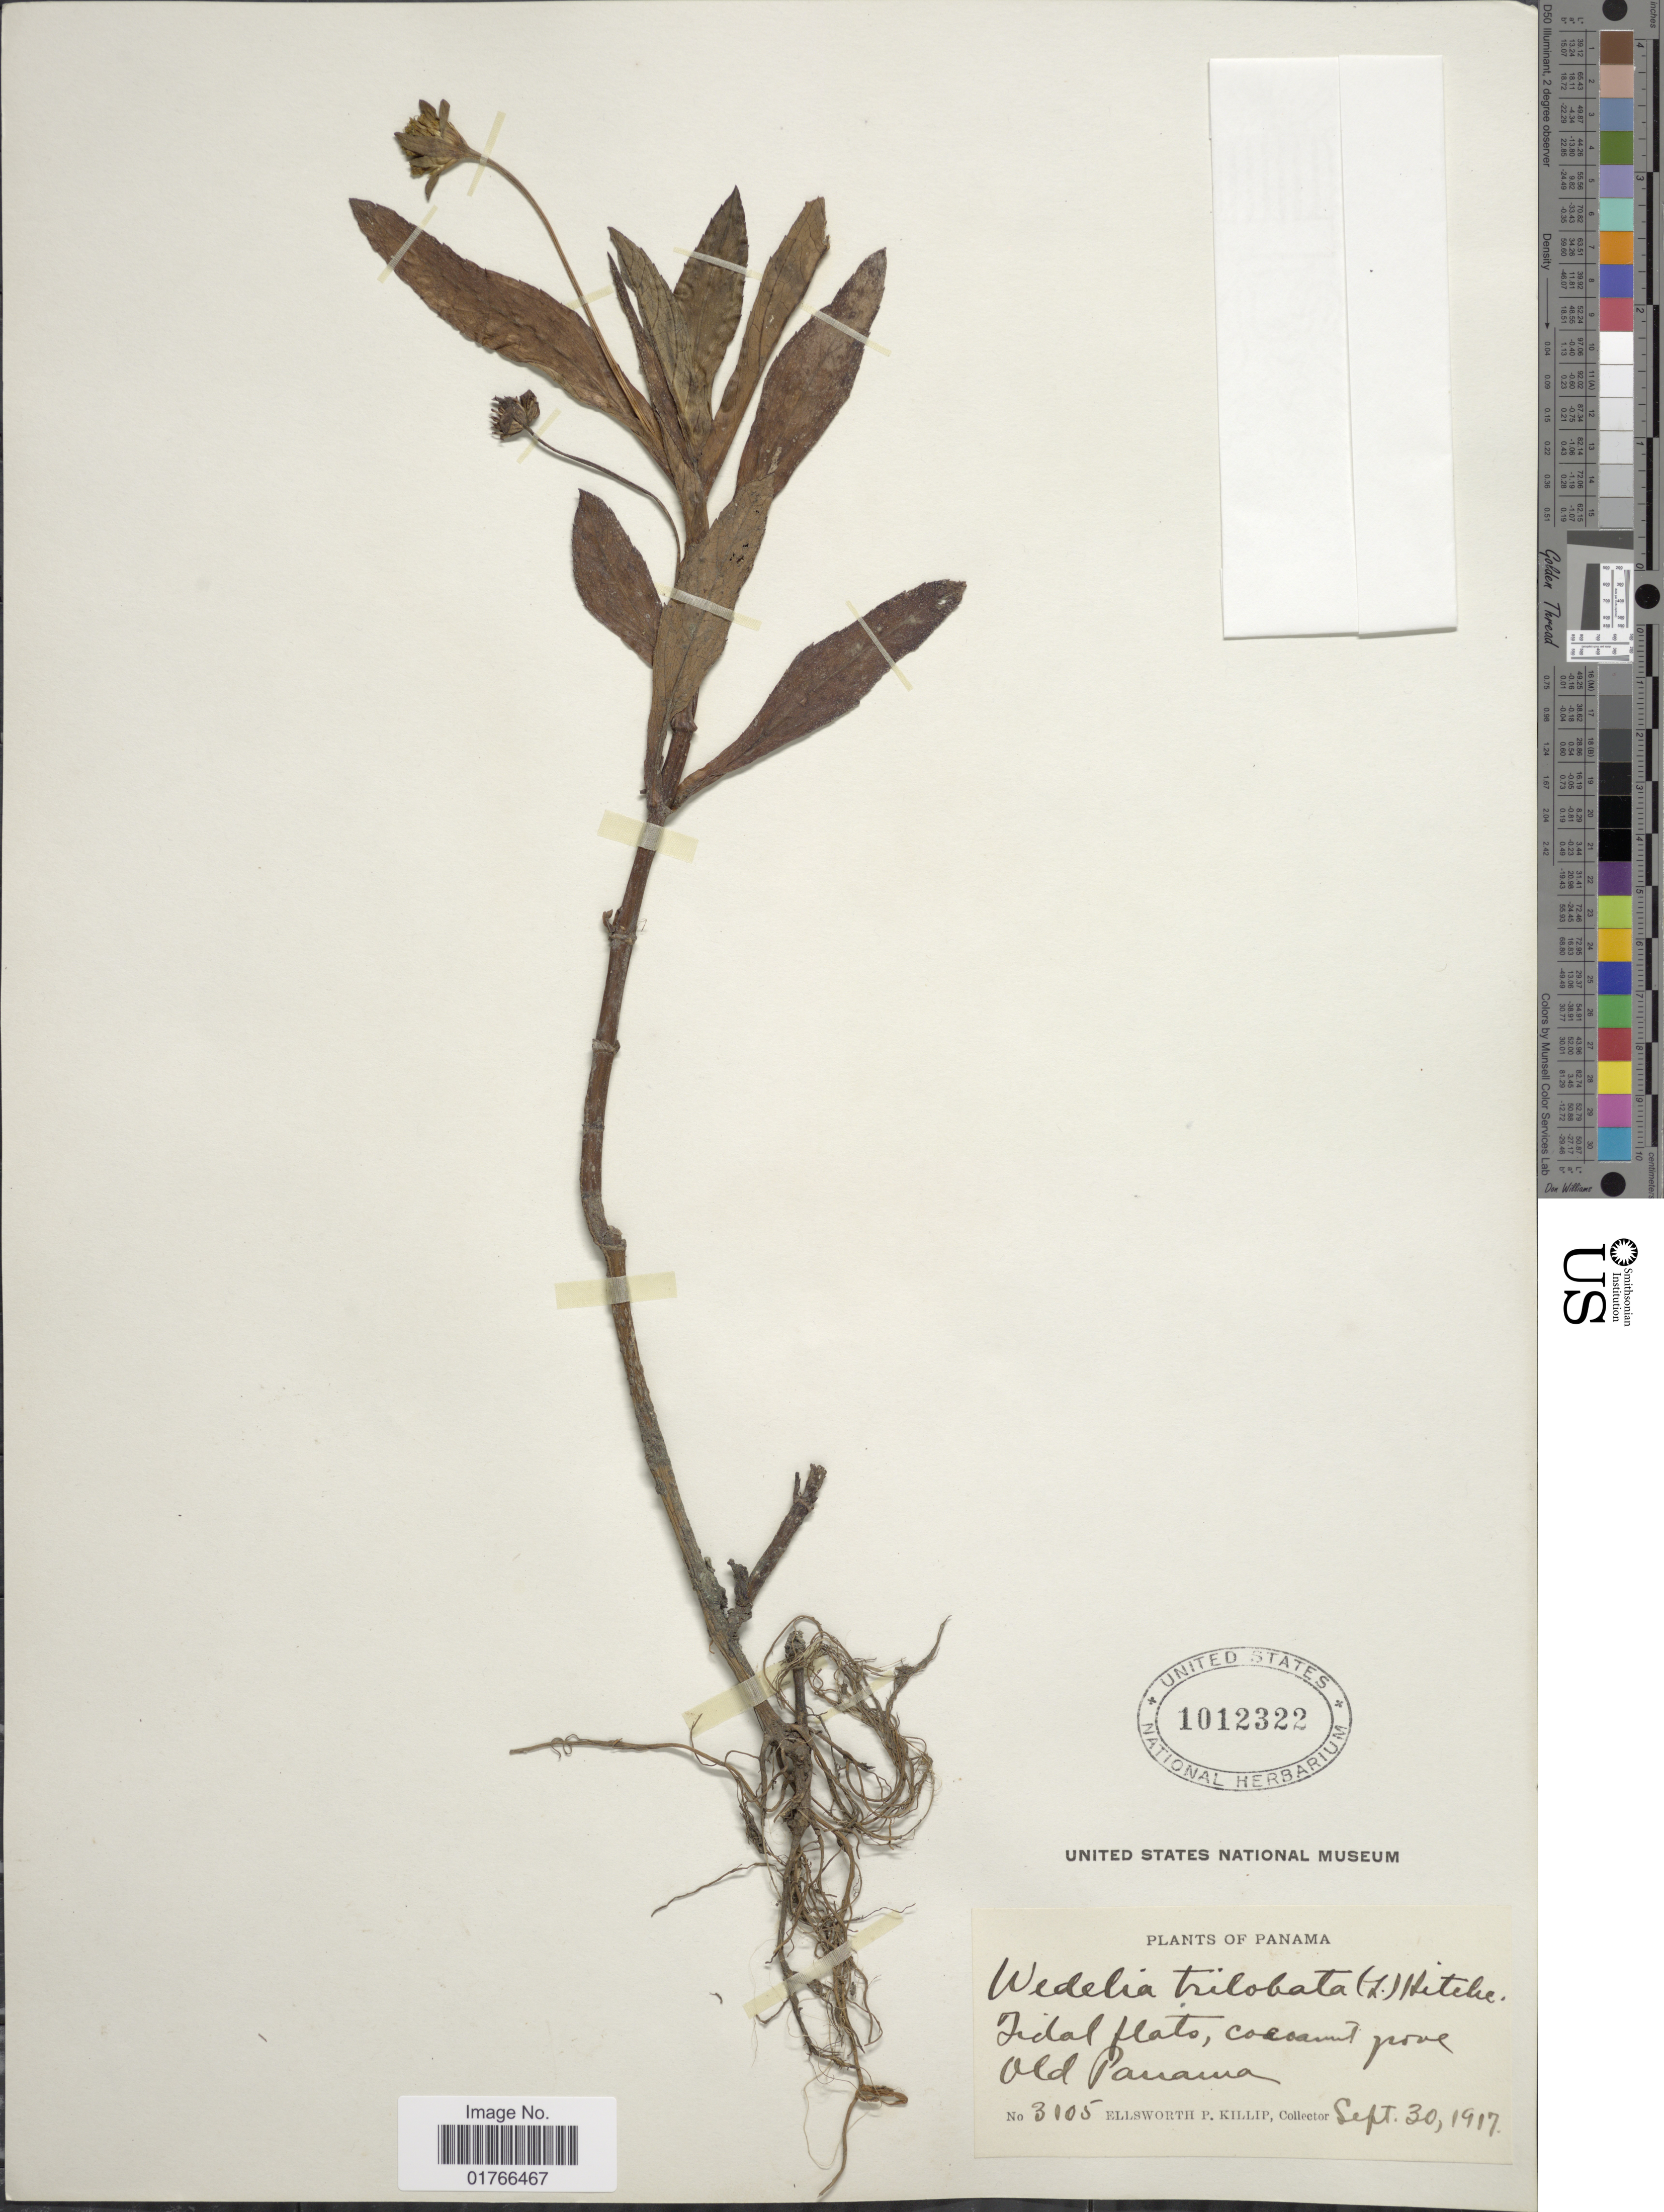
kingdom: Plantae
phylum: Tracheophyta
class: Magnoliopsida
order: Asterales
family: Asteraceae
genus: Sphagneticola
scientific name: Sphagneticola trilobata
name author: (L.) Pruski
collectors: E. P. Killip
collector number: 3105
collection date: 1917-09-30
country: Panama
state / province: Panamá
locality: Old Panama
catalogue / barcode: US 1012322